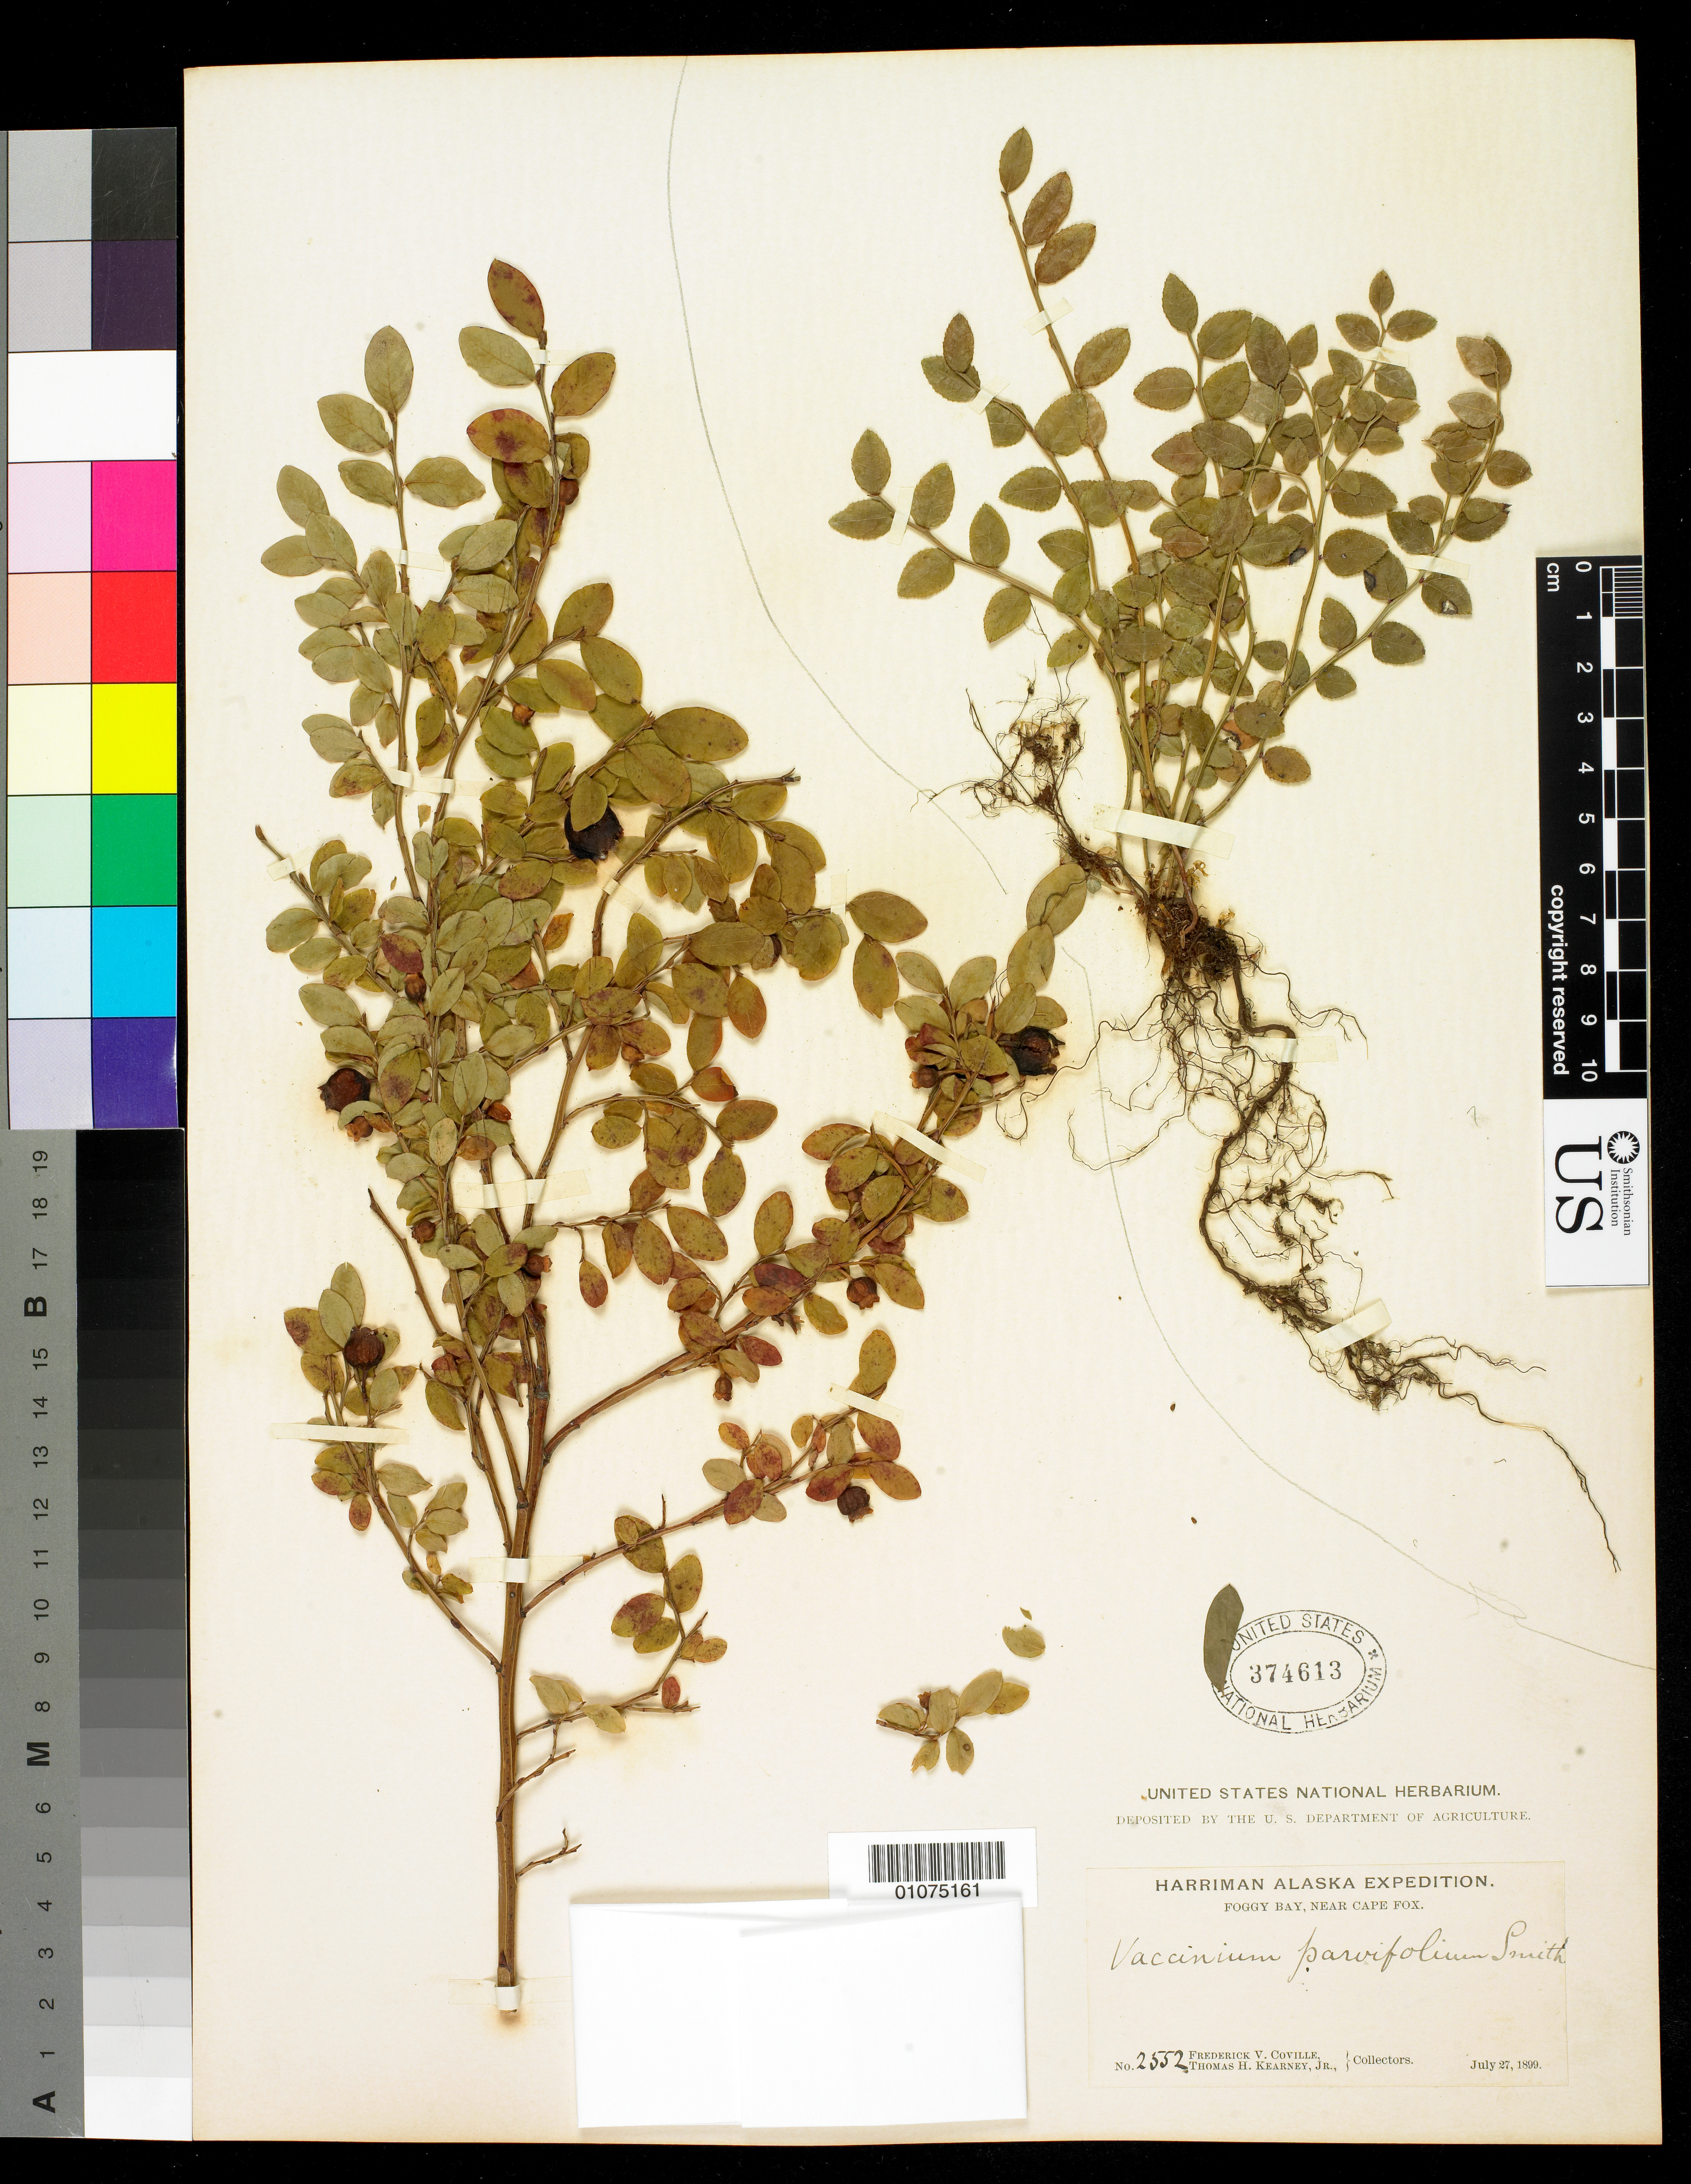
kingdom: Plantae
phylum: Tracheophyta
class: Magnoliopsida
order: Ericales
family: Ericaceae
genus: Vaccinium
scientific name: Vaccinium parvifolium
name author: Small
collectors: F. V. Coville & T. H. Kearney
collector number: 2552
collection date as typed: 27 Jul 1899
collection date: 1899-07-27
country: United States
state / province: Alaska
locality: Foggy Bay, near Cape Fox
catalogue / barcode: US 374613